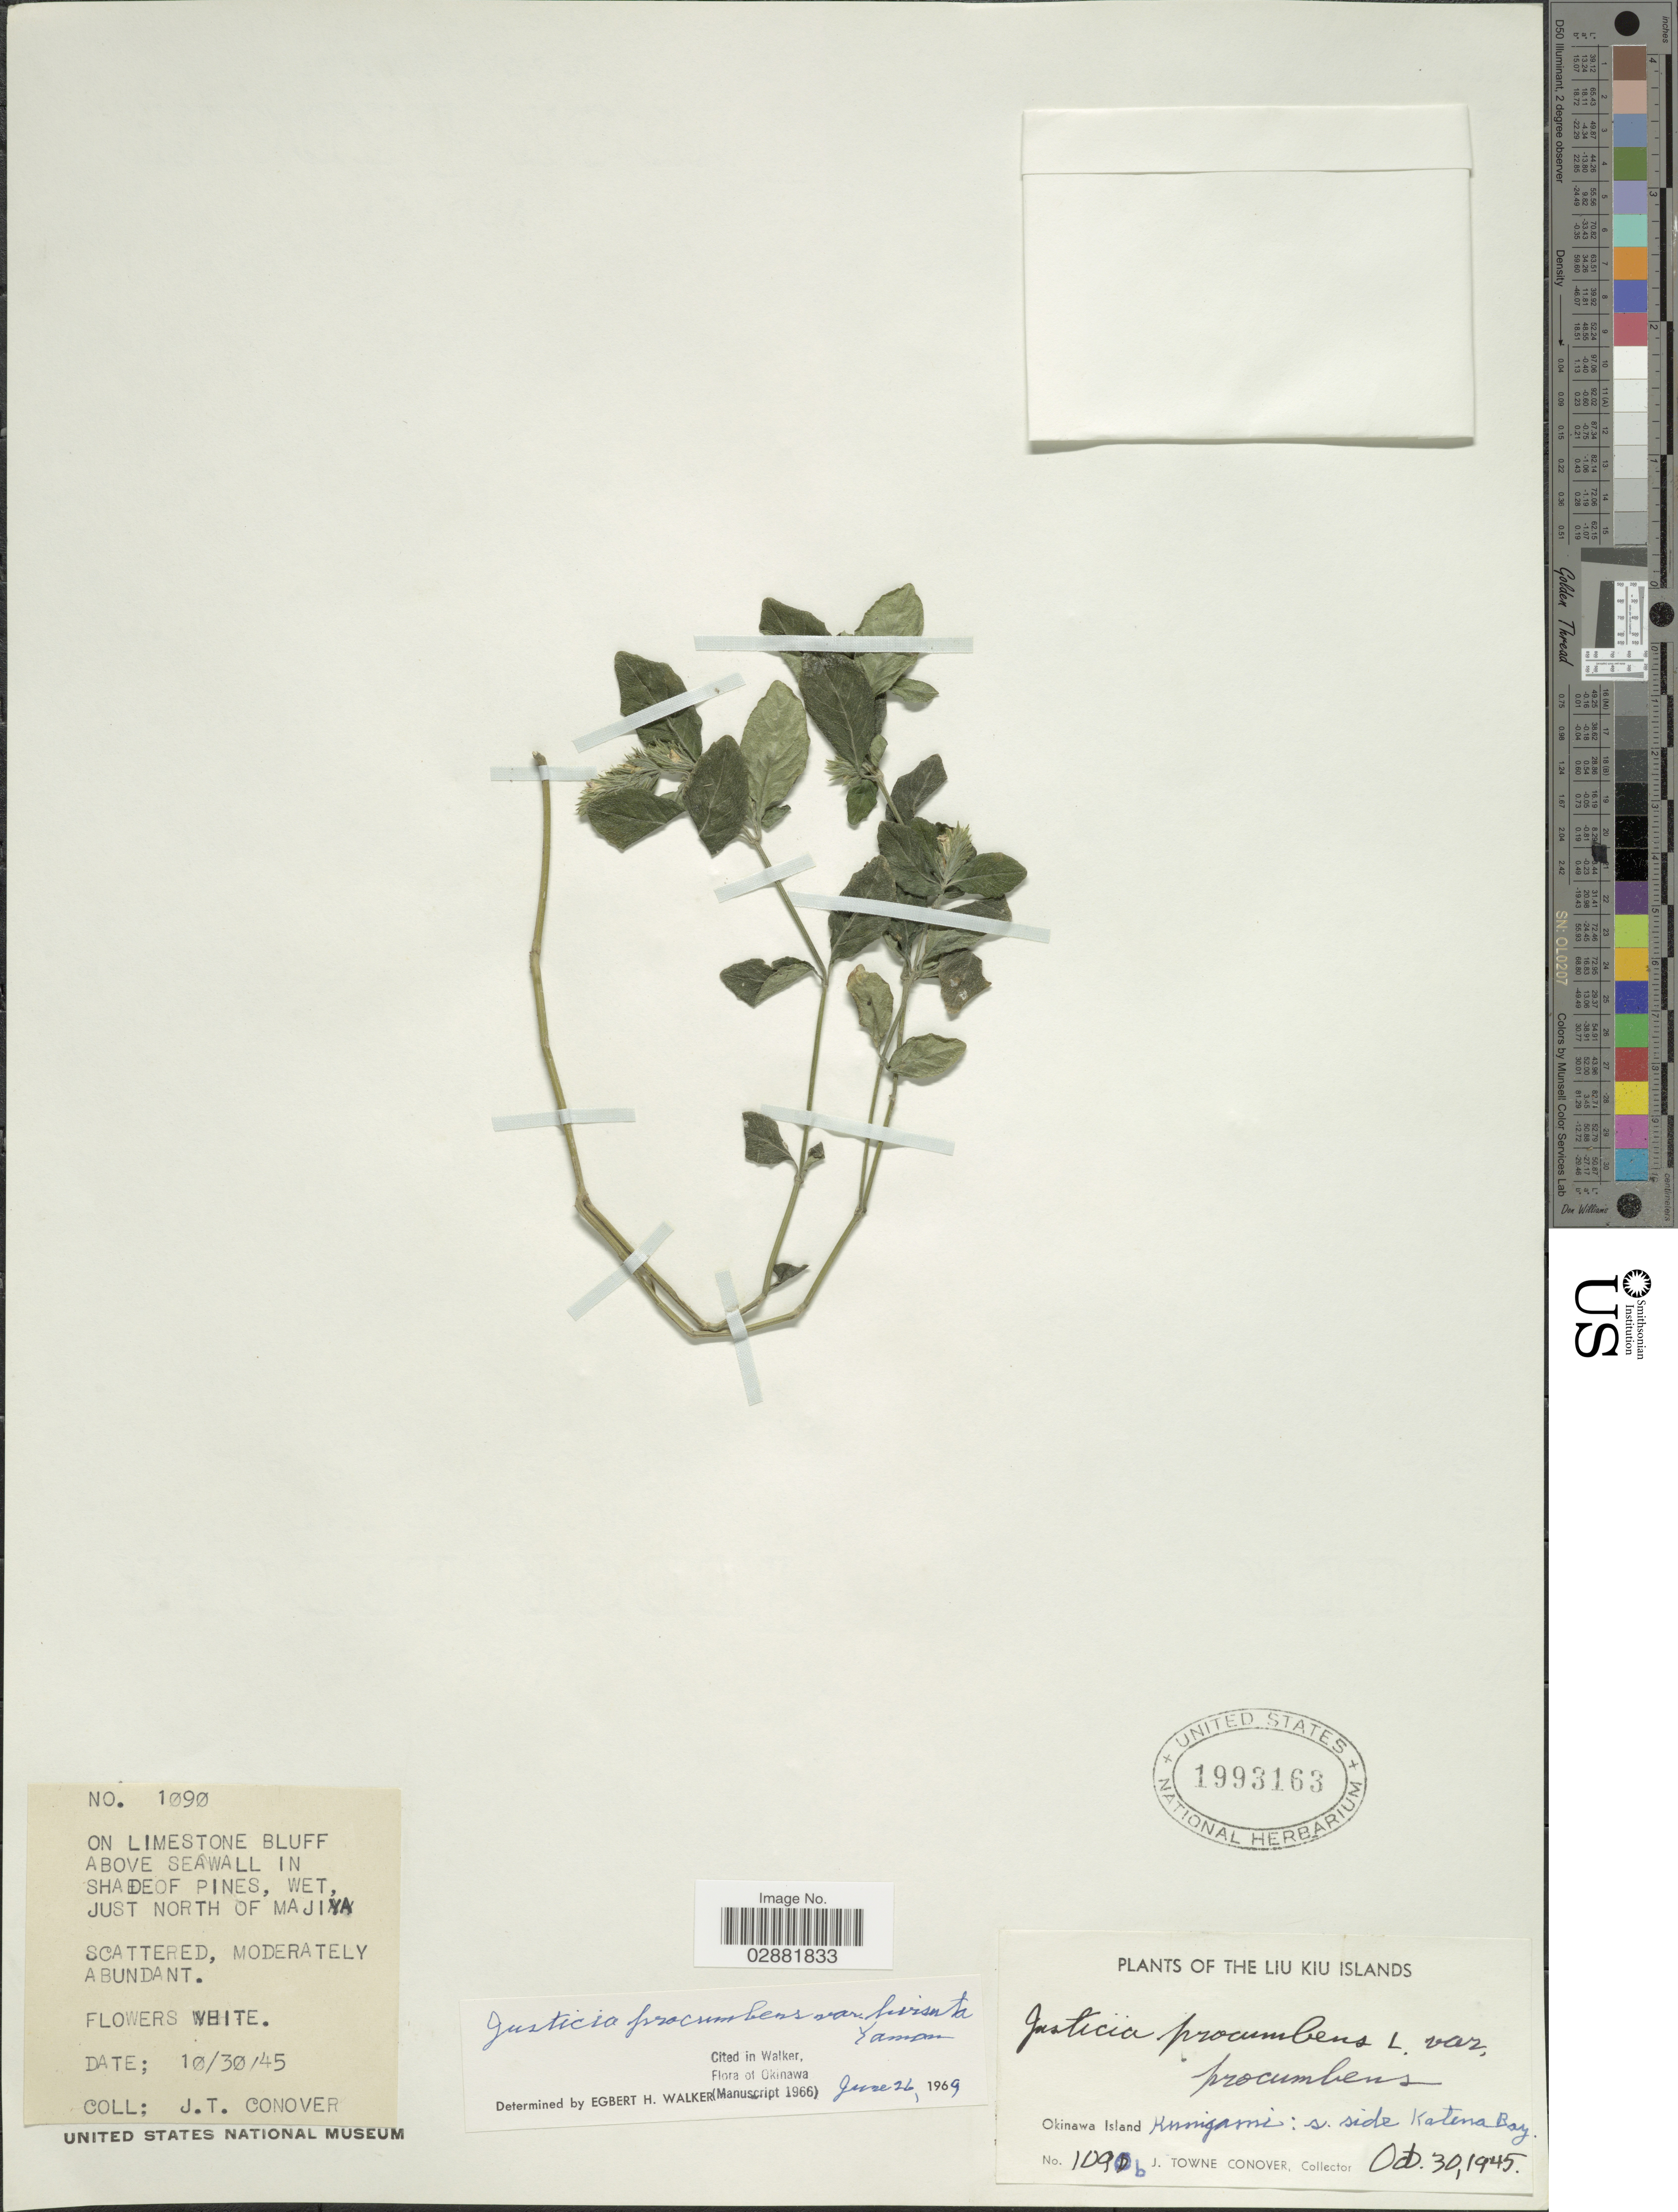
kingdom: Plantae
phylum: Tracheophyta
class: Magnoliopsida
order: Lamiales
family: Acanthaceae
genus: Justicia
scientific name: Justicia procumbens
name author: L.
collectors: J. T. Conover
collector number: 1090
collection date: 1945-10-30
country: Japan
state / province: Okinawa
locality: On Limestone Bluff Above Seawall in Shade of Pines, Wet, Just North of Majiya, Okinawa Island, Kunigami, s. side Katena Bay, Liu Kiu Islands.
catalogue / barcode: US 1993163